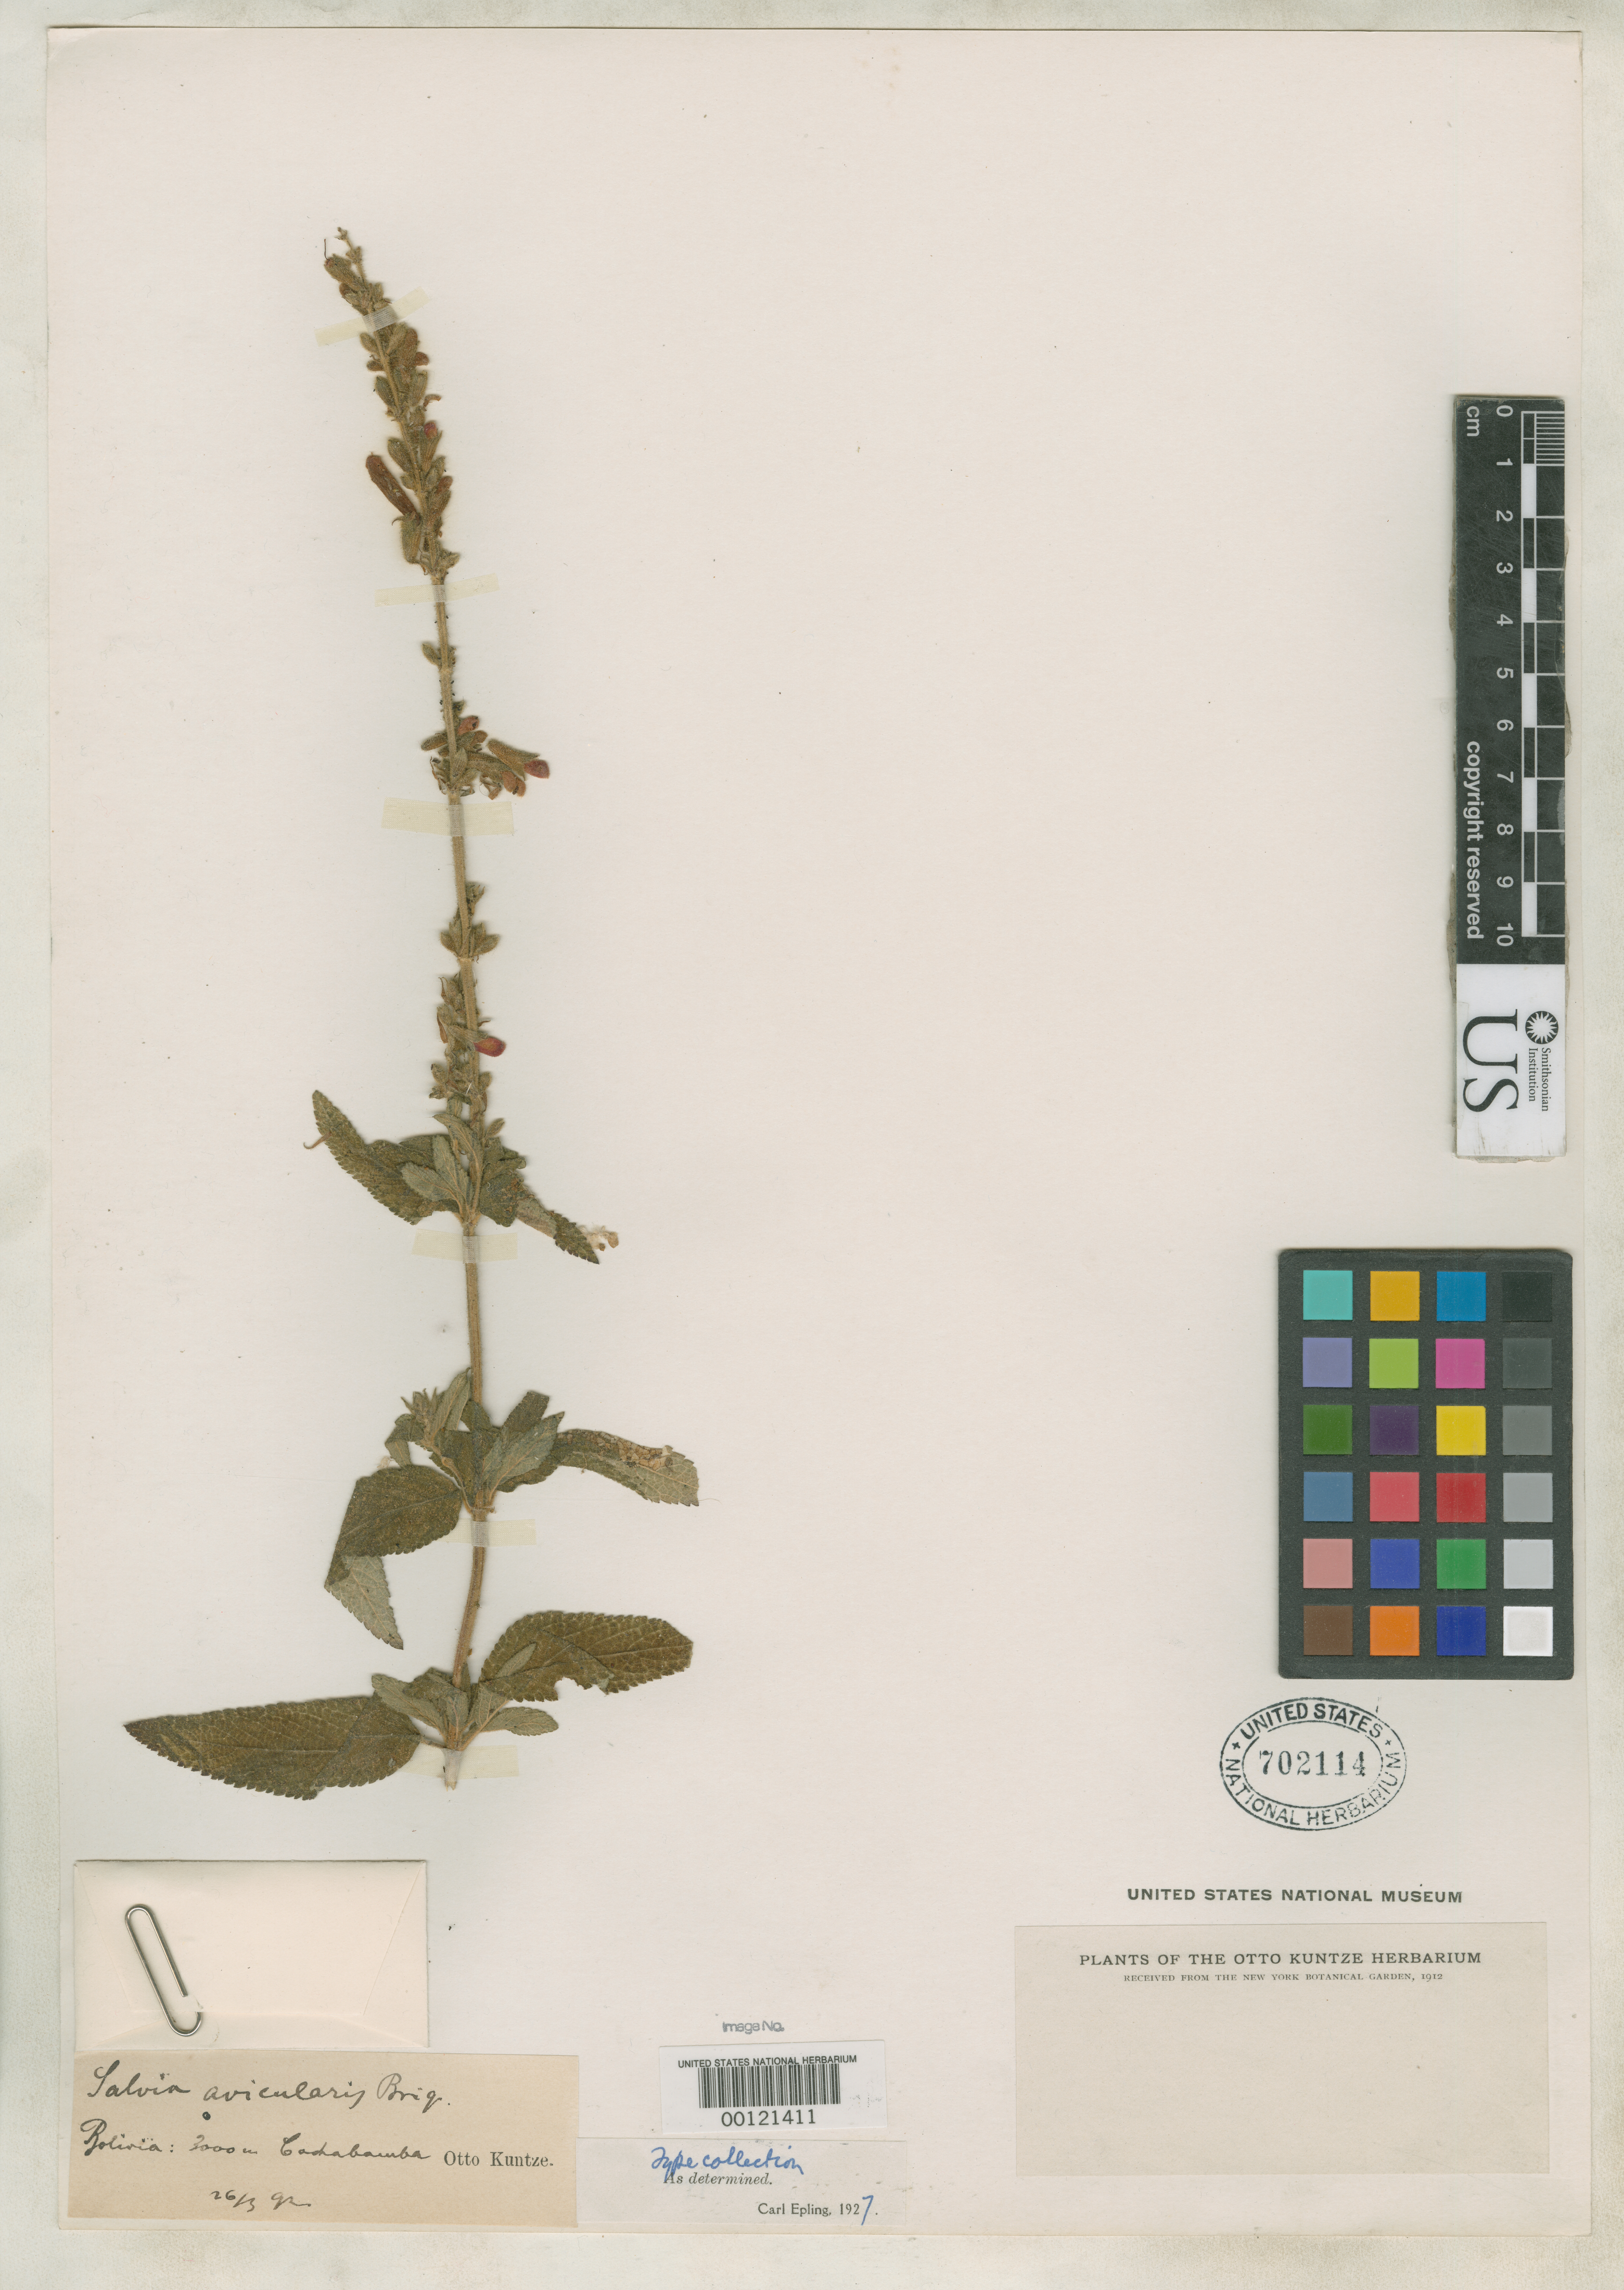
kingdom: Plantae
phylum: Tracheophyta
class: Magnoliopsida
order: Lamiales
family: Lamiaceae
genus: Salvia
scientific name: Salvia avicularis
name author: Briq.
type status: Isotype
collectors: C.E.O. Kuntze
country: Bolivia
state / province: Cochabamba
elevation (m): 3000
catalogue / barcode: US 702114